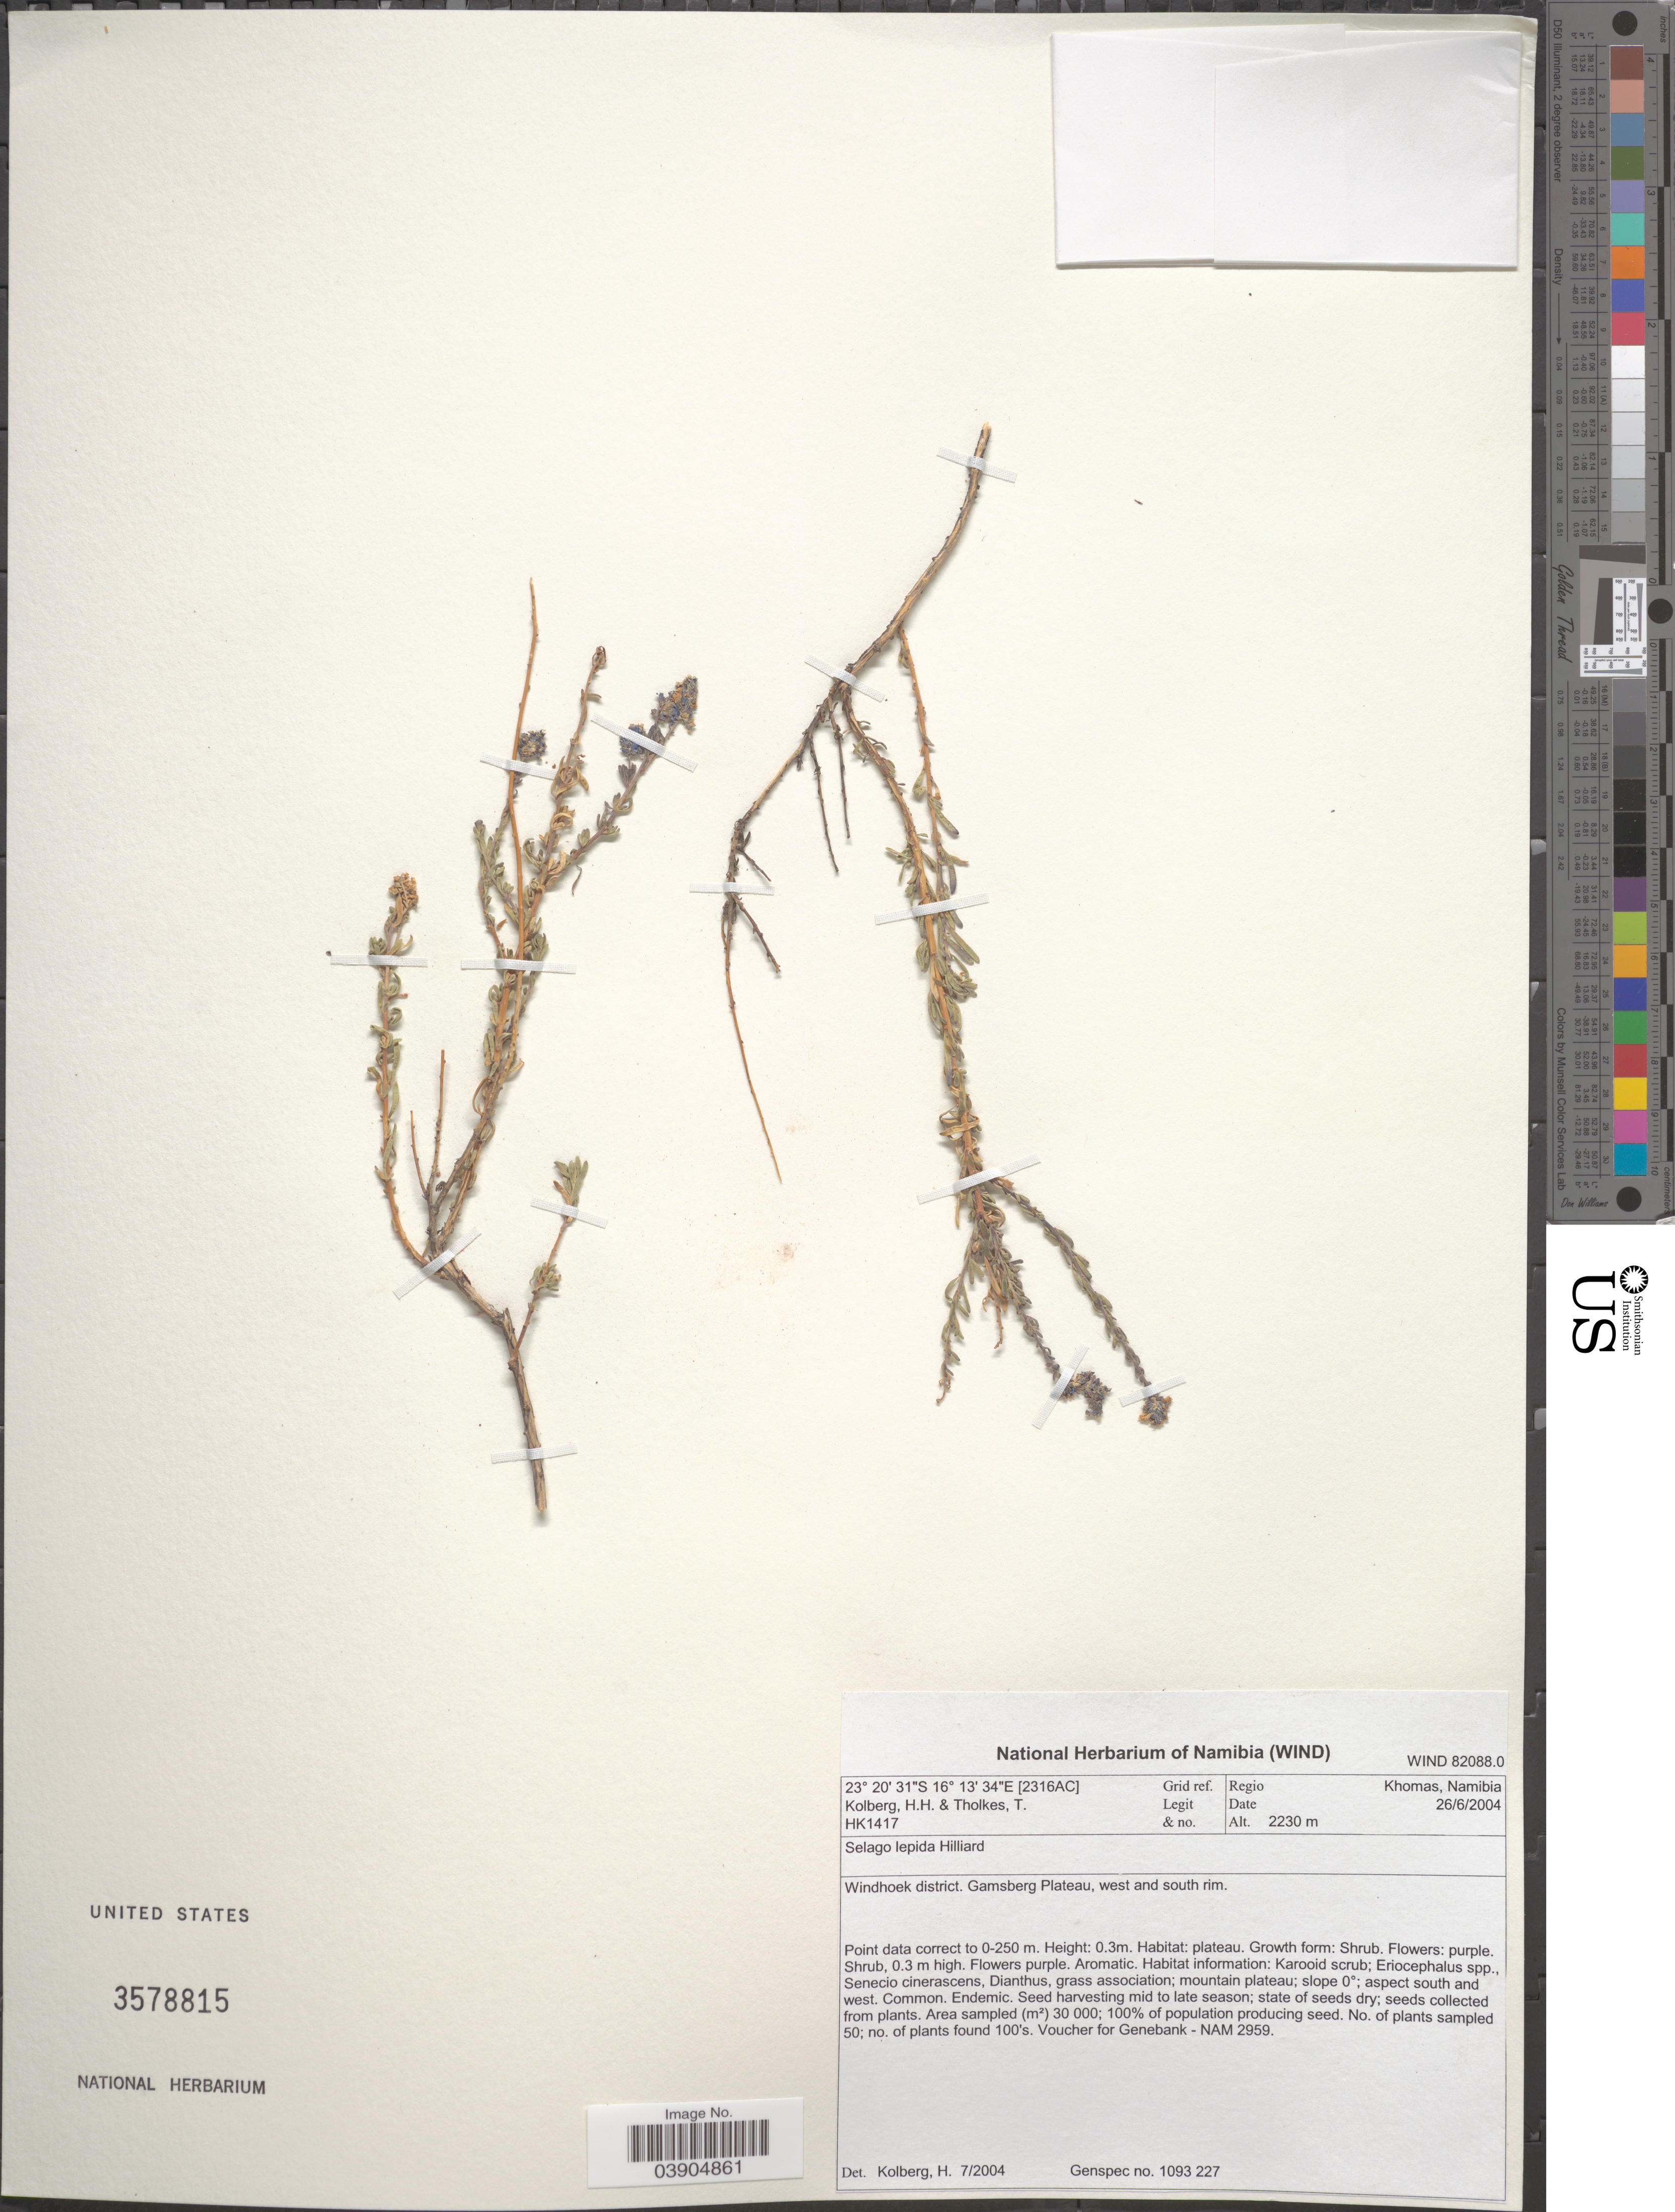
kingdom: Plantae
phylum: Tracheophyta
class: Magnoliopsida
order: Lamiales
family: Scrophulariaceae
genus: Selago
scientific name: Selago lepida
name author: Hilliard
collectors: H. H. Kolberg & T. Tholkes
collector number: HK1417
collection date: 2004-06-26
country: Namibia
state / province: Khomas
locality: Grid ref. [2316AC]. Regio Khomas. Windhoek district. Gamsberg Plateau, west and south rim.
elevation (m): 2230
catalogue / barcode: US 3578815